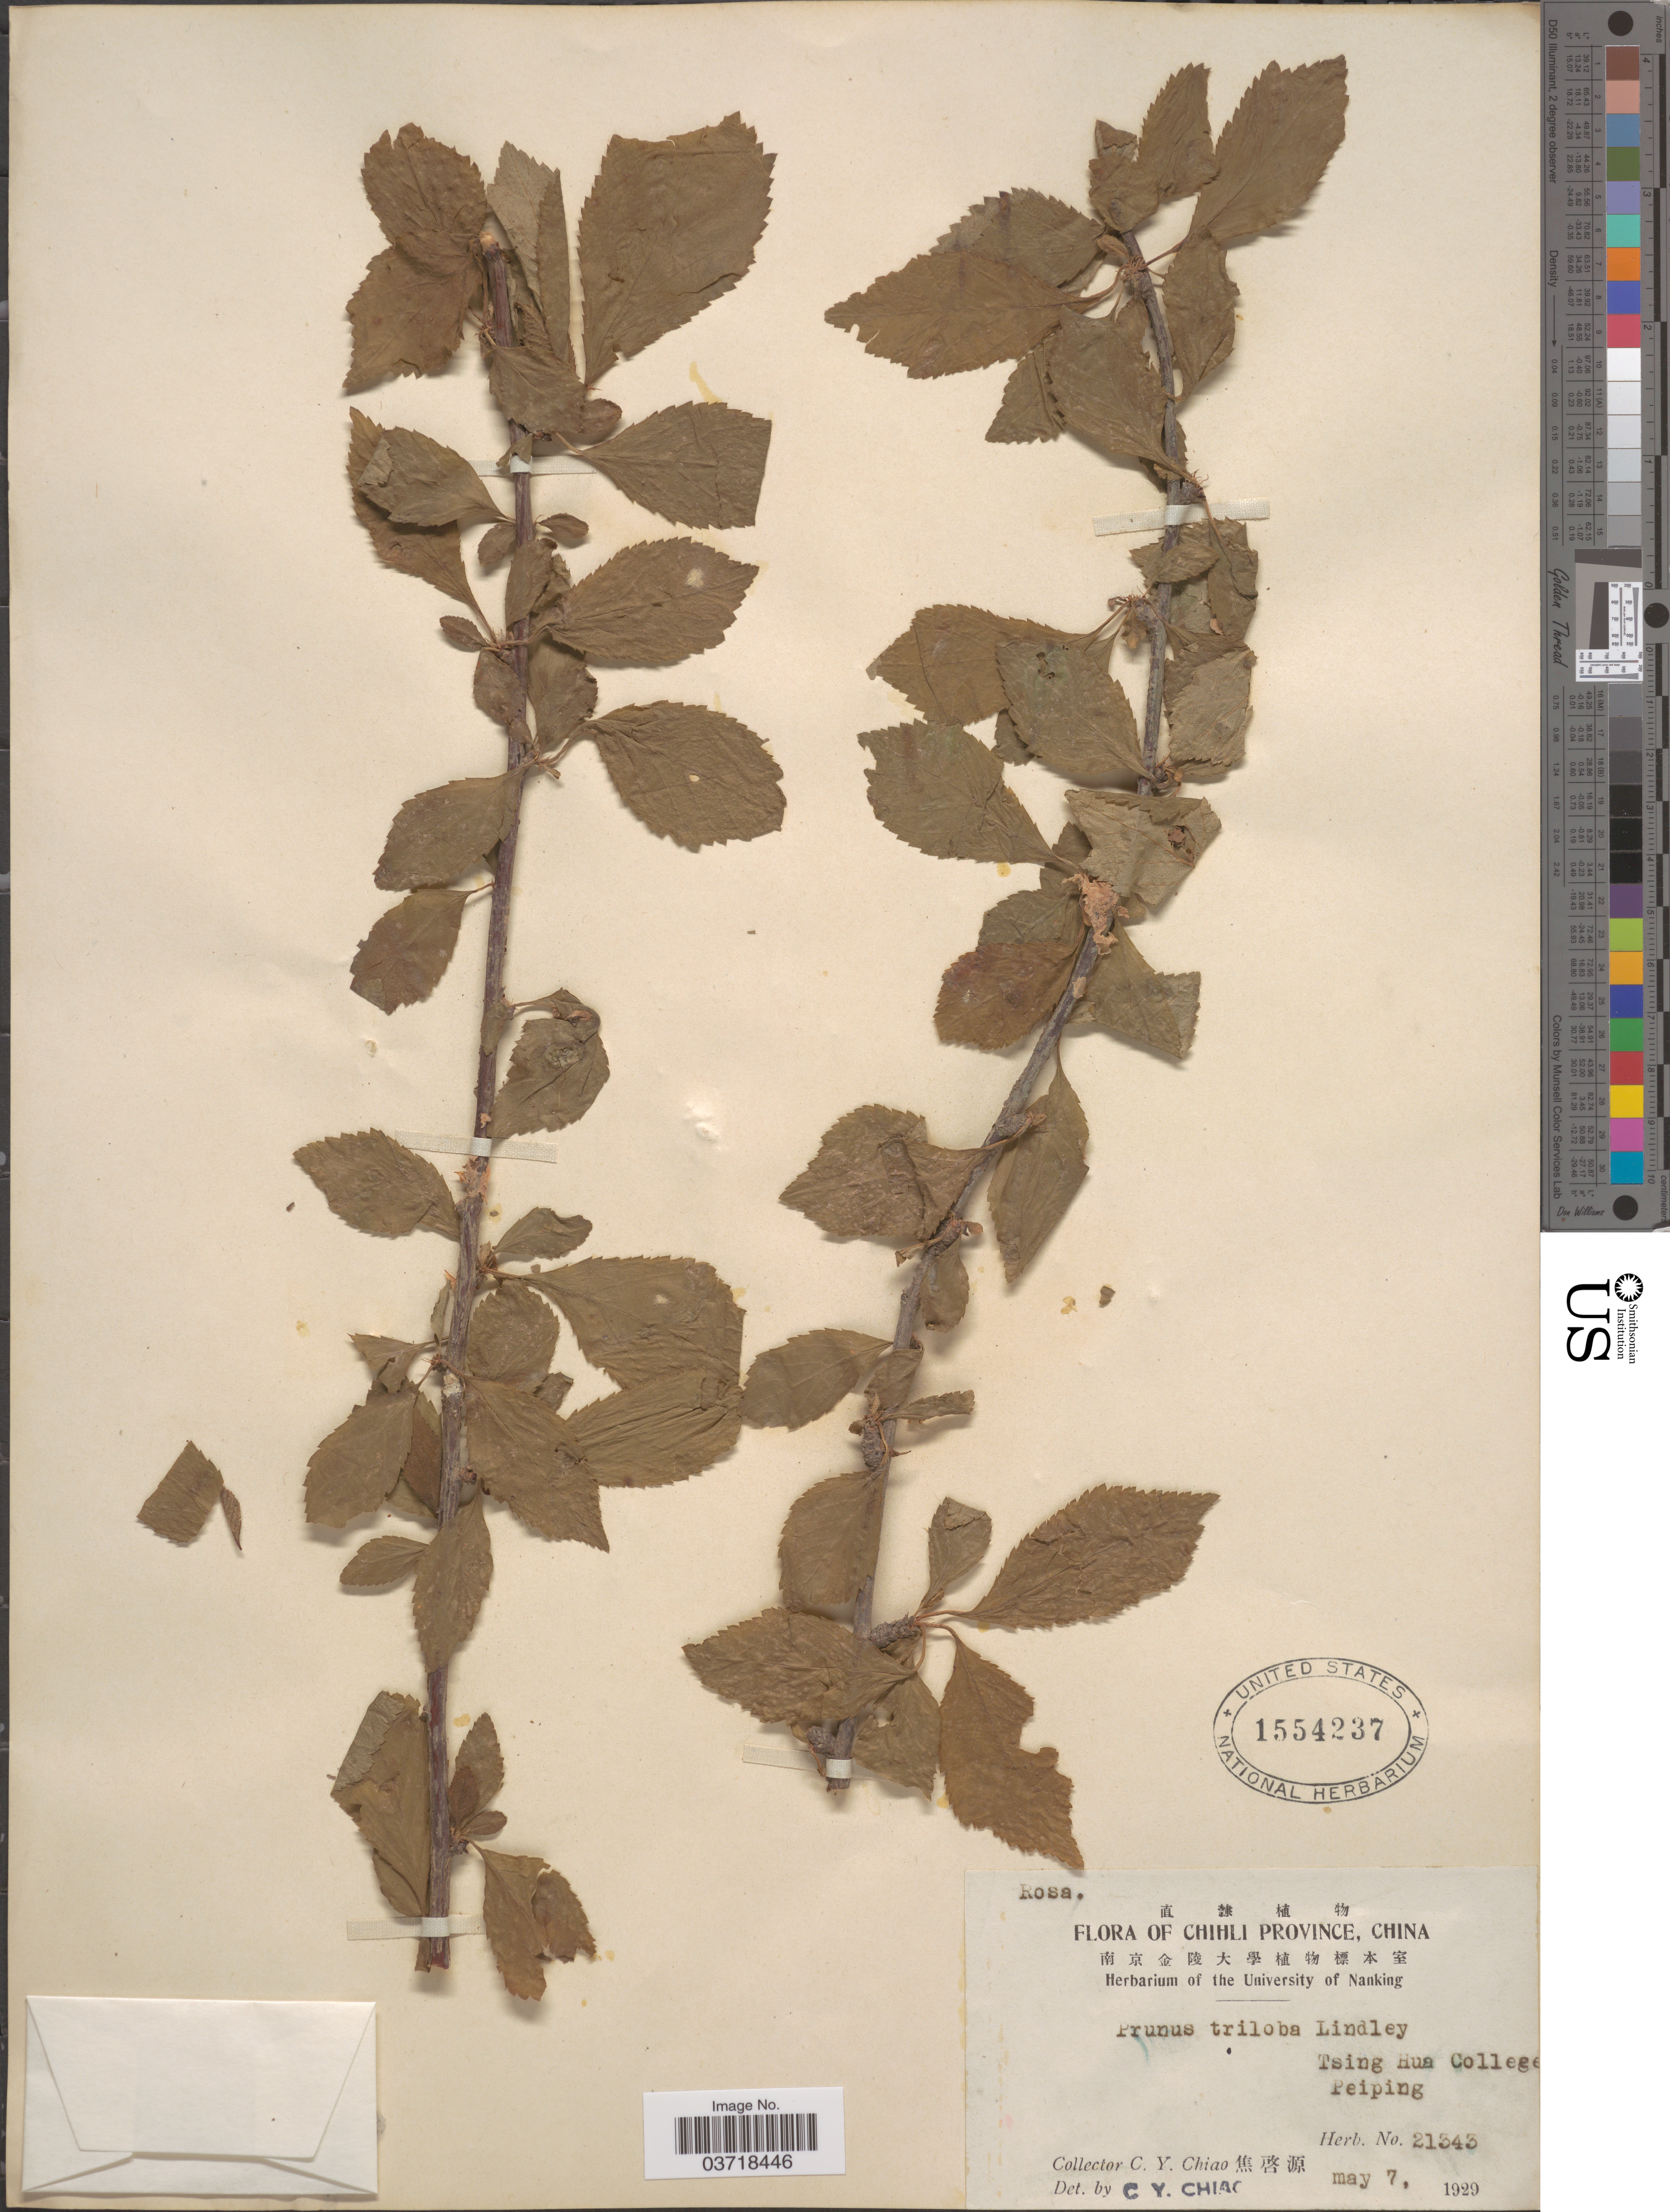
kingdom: Plantae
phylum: Tracheophyta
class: Magnoliopsida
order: Rosales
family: Rosaceae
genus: Prunus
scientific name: Prunus triloba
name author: Lindl.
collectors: C. Y. Chiao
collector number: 21343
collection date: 1929-05-07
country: China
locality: Chihli Province. Tsing Hua College. Peiping.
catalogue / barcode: US 1554237